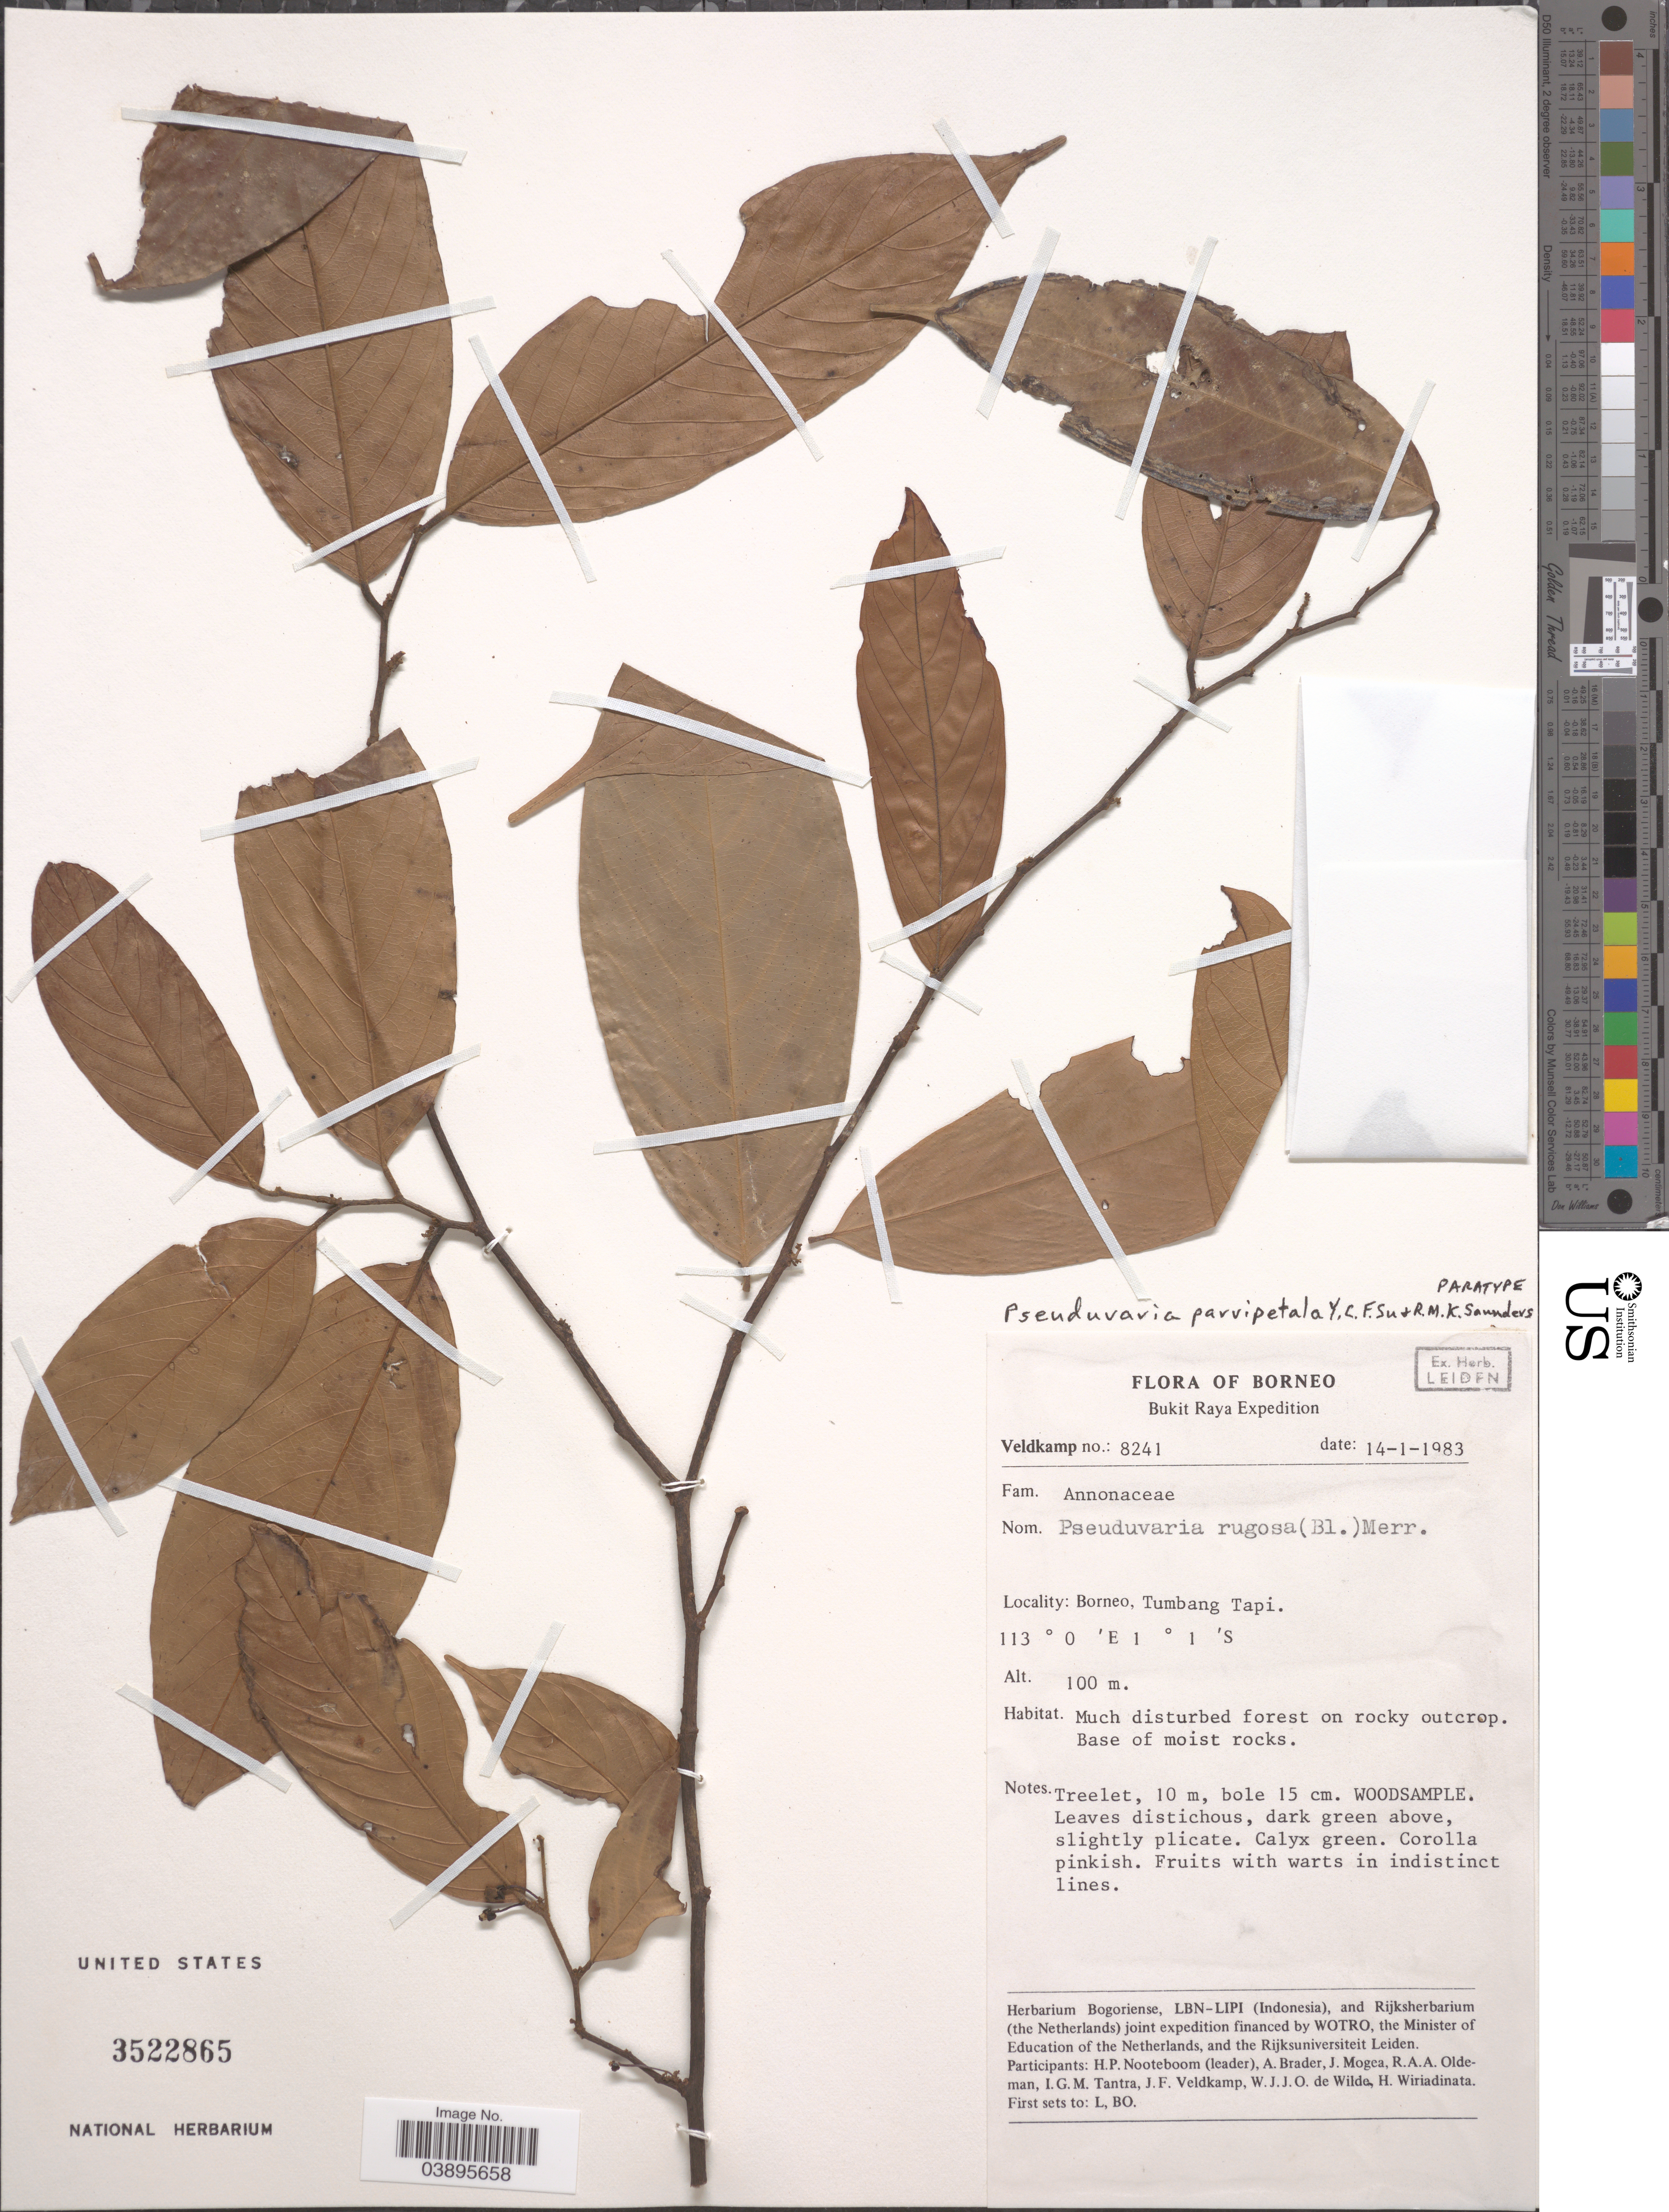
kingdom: Plantae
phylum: Tracheophyta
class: Magnoliopsida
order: Magnoliales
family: Annonaceae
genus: Pseuduvaria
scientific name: Pseuduvaria parvipetala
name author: Y.C.F. Su & R.M.K. Saunders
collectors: -. Veldkamp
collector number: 8241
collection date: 1983-01-14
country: Indonesia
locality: Borneo. Bukit Raya. Tumbang Tapi.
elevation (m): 100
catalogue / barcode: US 3522865